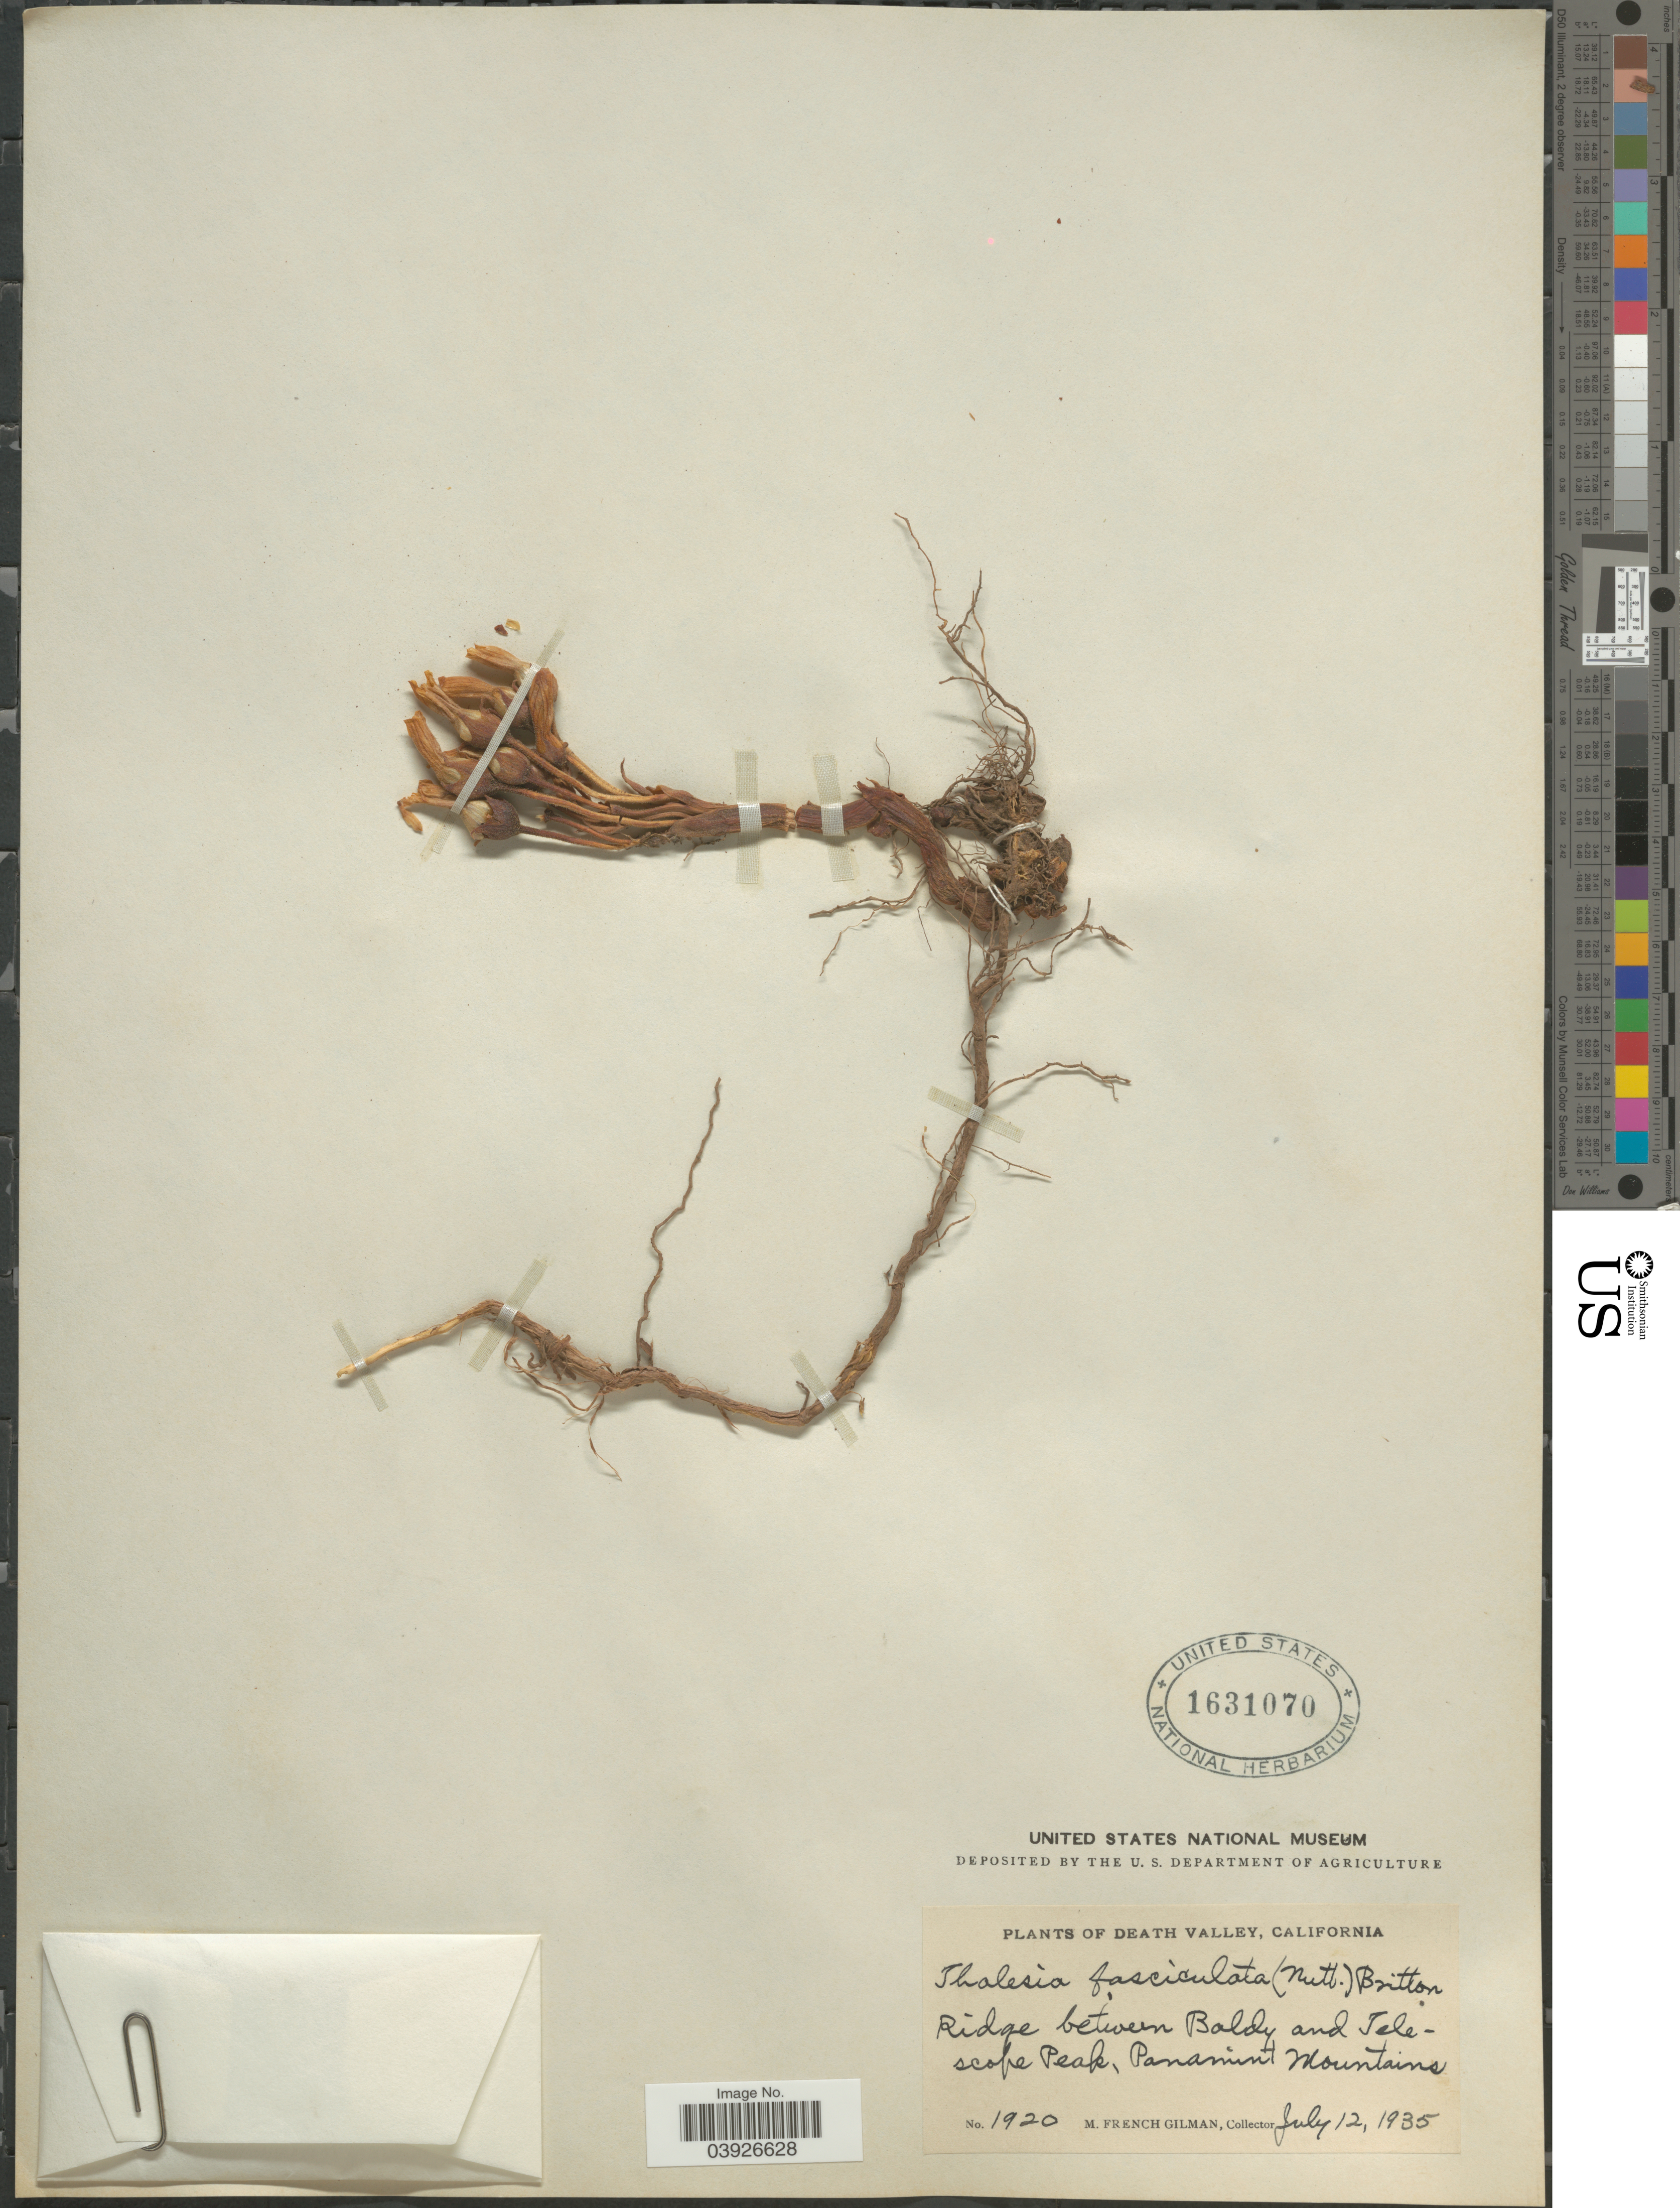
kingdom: Plantae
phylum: Tracheophyta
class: Magnoliopsida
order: Lamiales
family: Orobanchaceae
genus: Aphyllon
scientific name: Aphyllon fasciculatum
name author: (Nutt.) Torr. & A. Gray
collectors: M. F. Gilman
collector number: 1920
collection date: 1935-07-12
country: United States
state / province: California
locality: Death Valley. Ridge between Baldy and Telescope Peak, Panamint Mountains.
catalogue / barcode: US 1631070